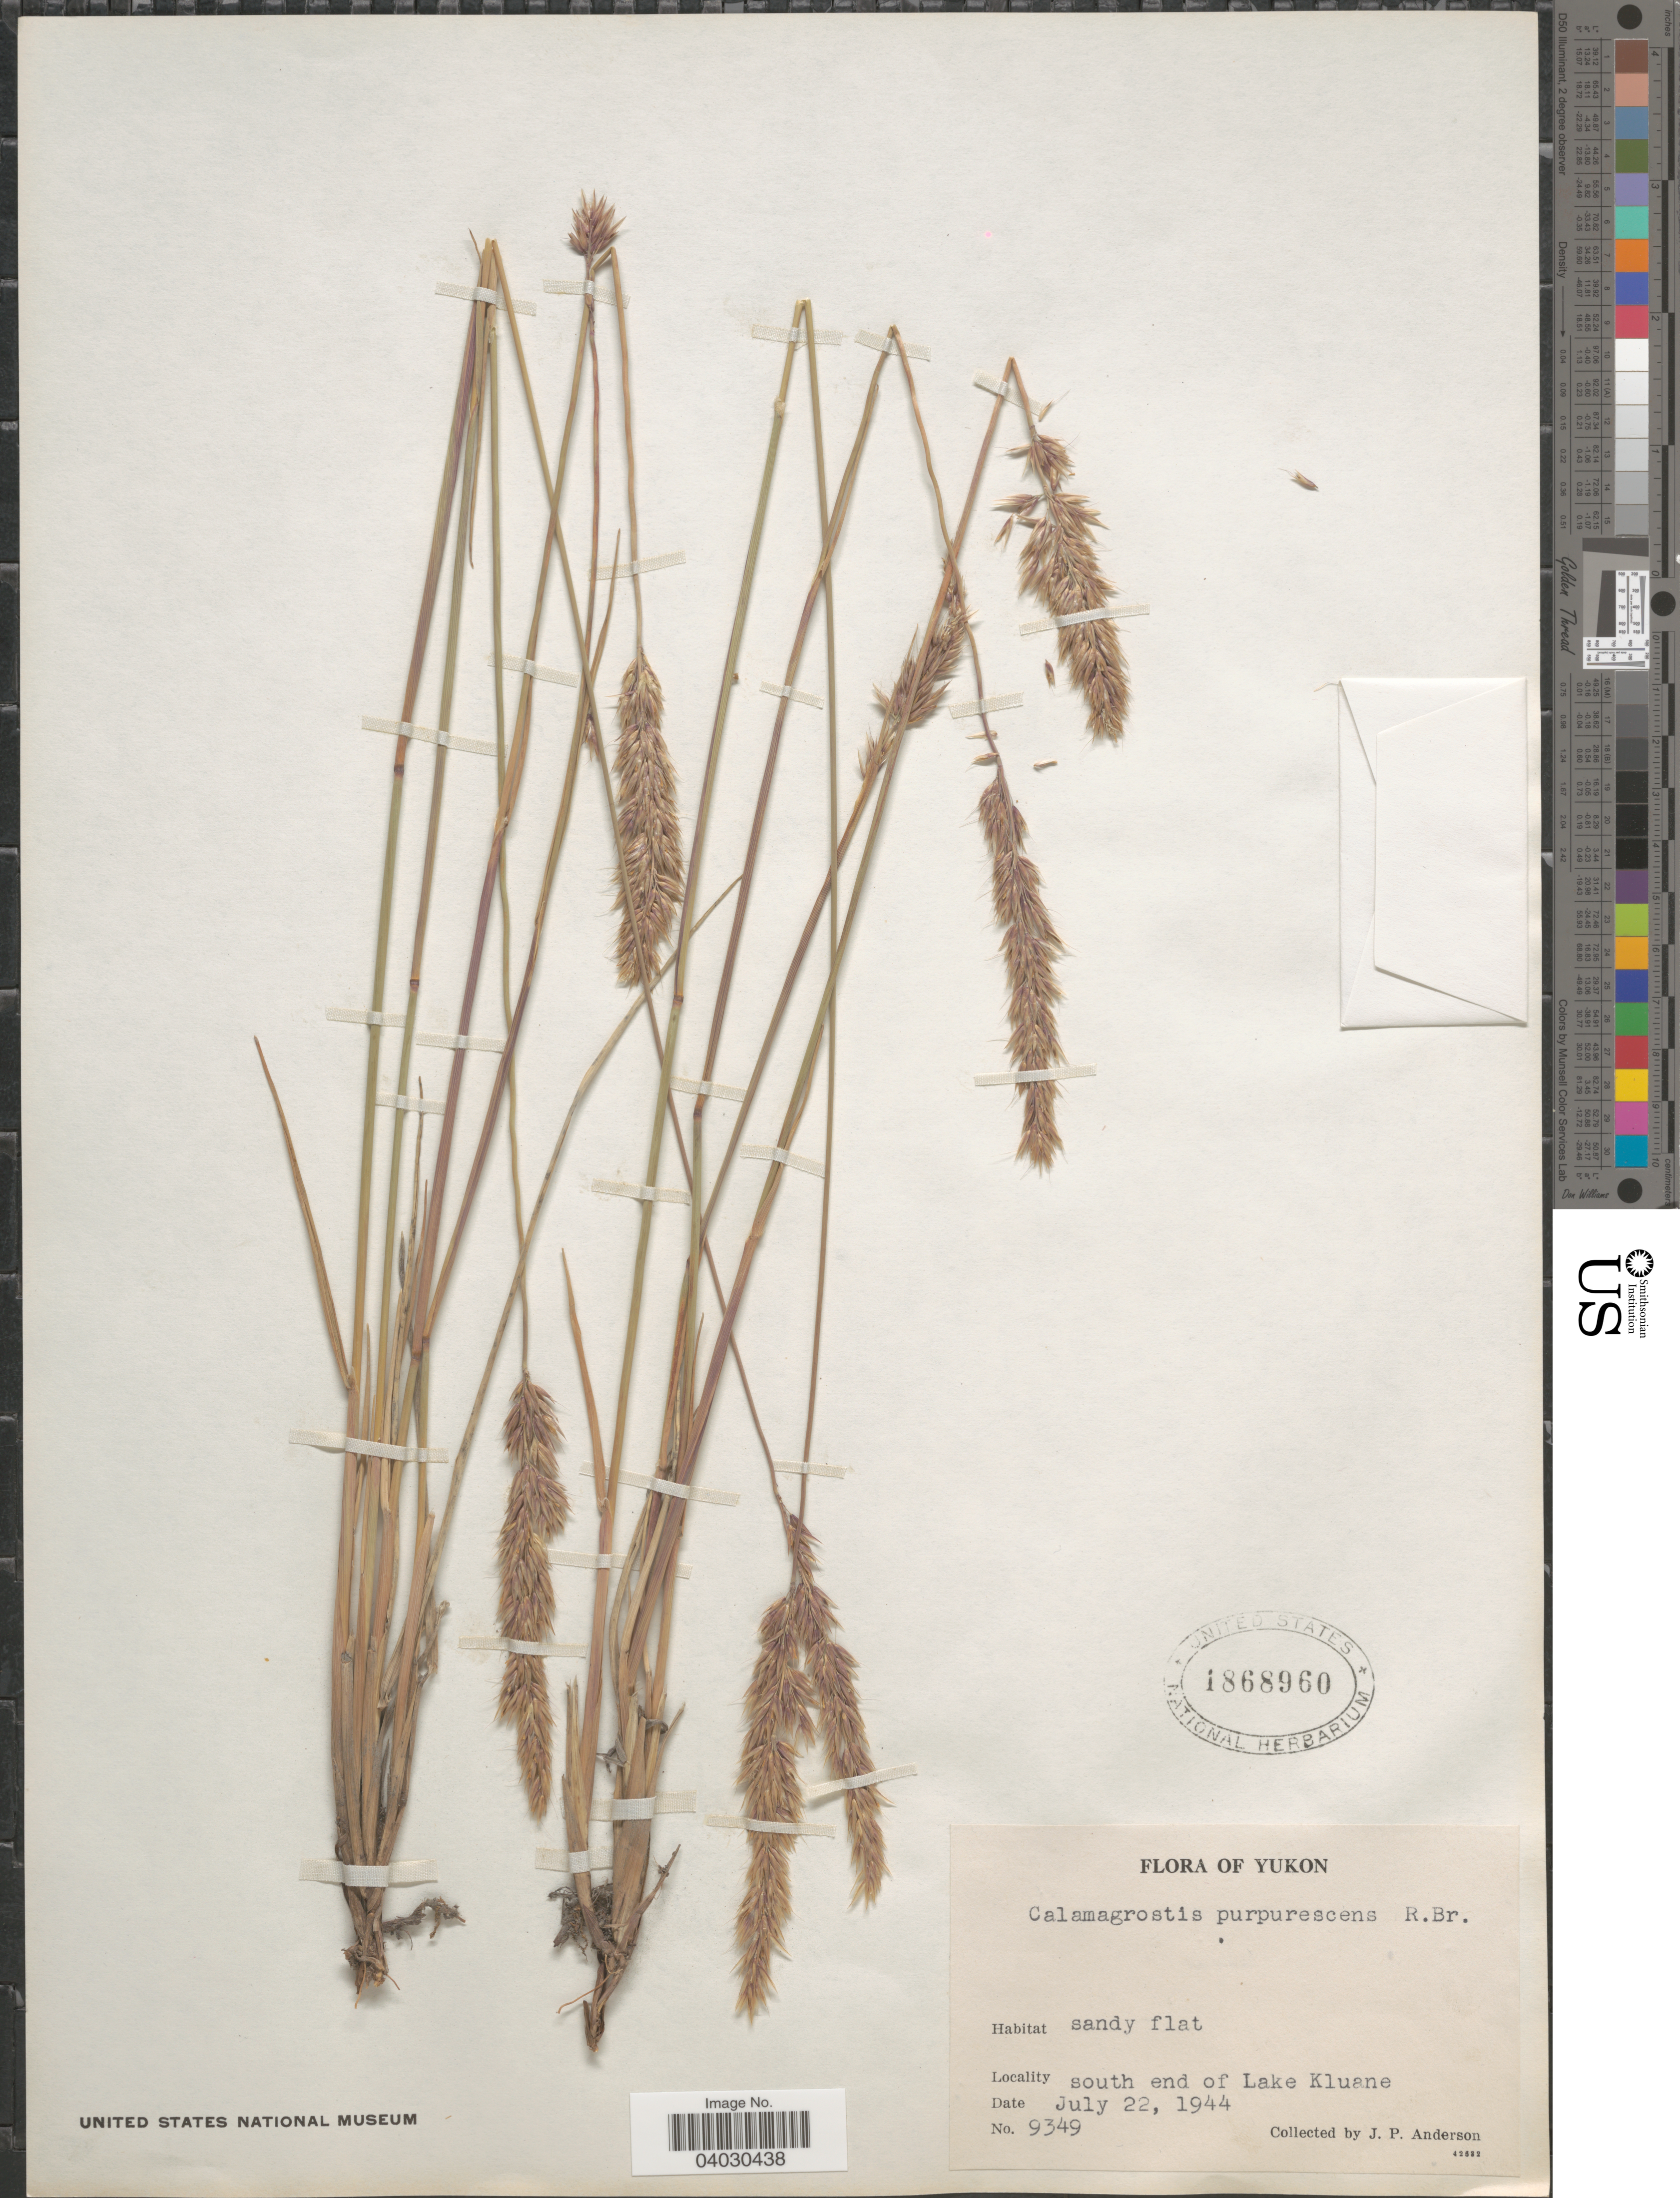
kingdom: Plantae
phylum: Tracheophyta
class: Liliopsida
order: Poales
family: Poaceae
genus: Calamagrostis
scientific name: Calamagrostis purpurascens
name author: R. Br.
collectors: J. P. Anderson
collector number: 9349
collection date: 1944-07-22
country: Canada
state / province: Yukon Territory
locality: Yukon. South end of Lake Kluane.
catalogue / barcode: US 1868960